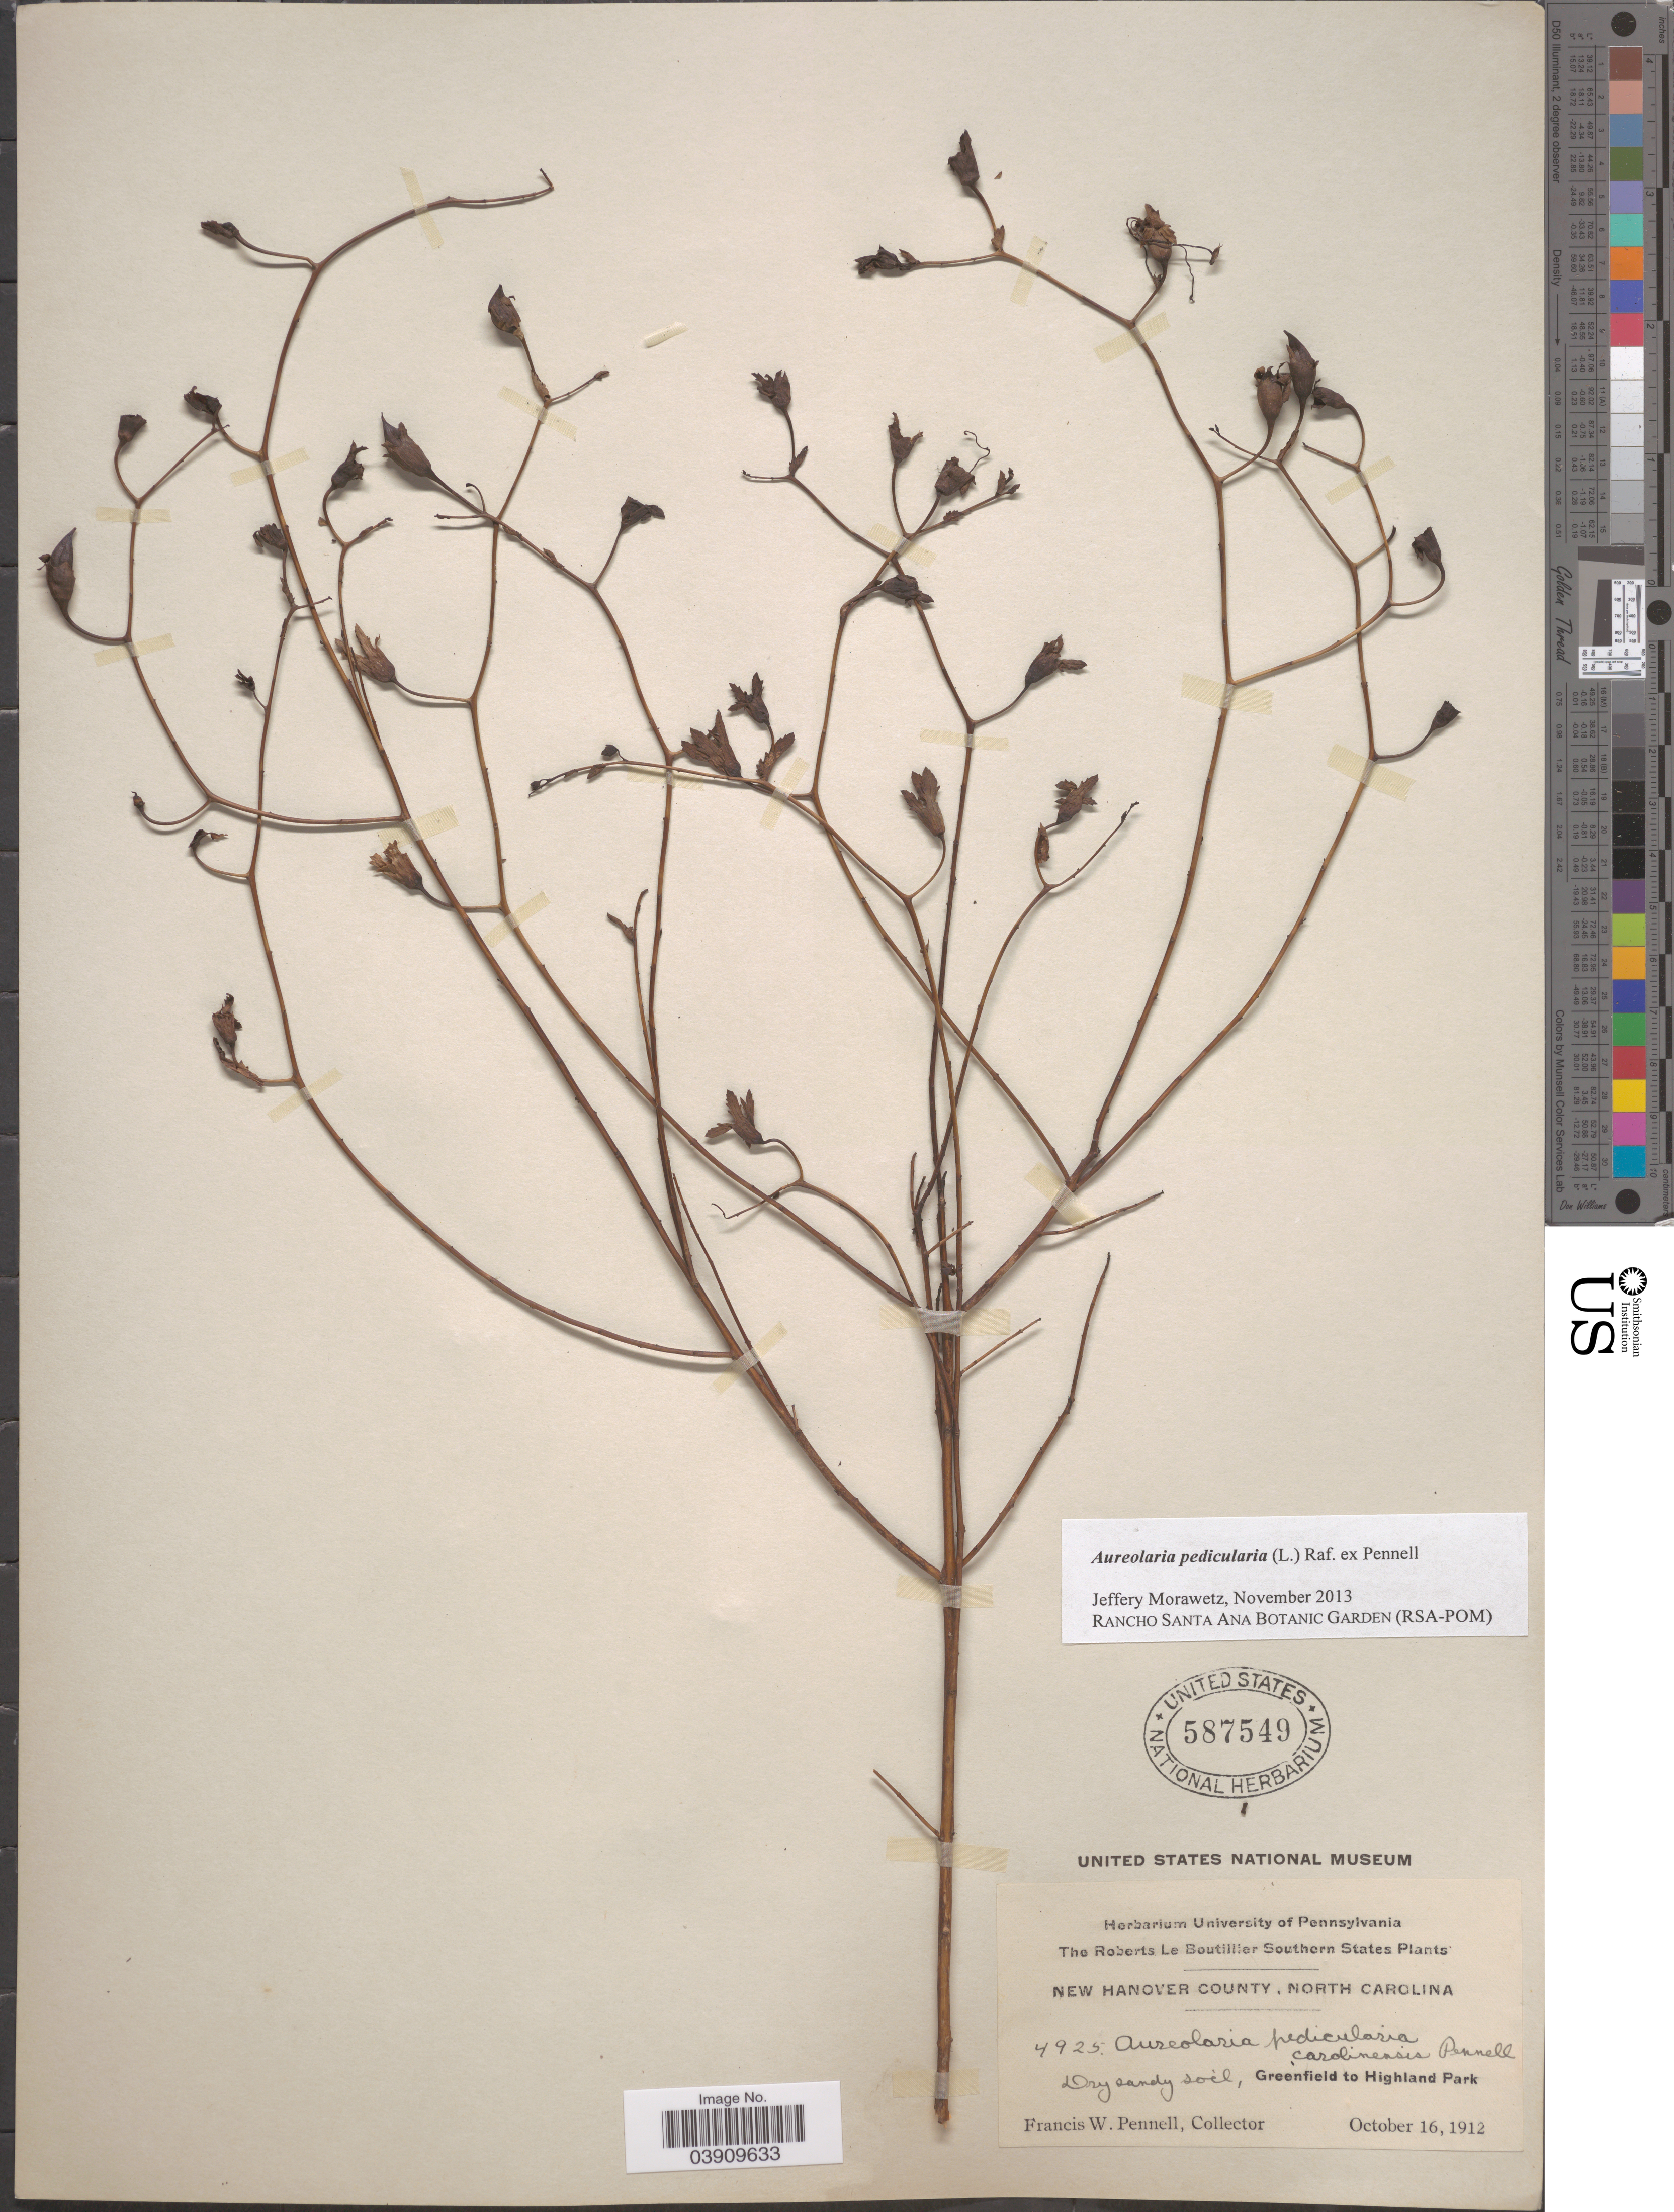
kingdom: Plantae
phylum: Tracheophyta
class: Magnoliopsida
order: Lamiales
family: Orobanchaceae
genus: Aureolaria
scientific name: Aureolaria pedicularia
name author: (L.) Raf. ex Farw.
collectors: F. W. Pennell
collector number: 4925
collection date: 1912-10-16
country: United States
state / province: North Carolina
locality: Southern States. New Hanover County. Greenfield to Highland Park.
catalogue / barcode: US 587549